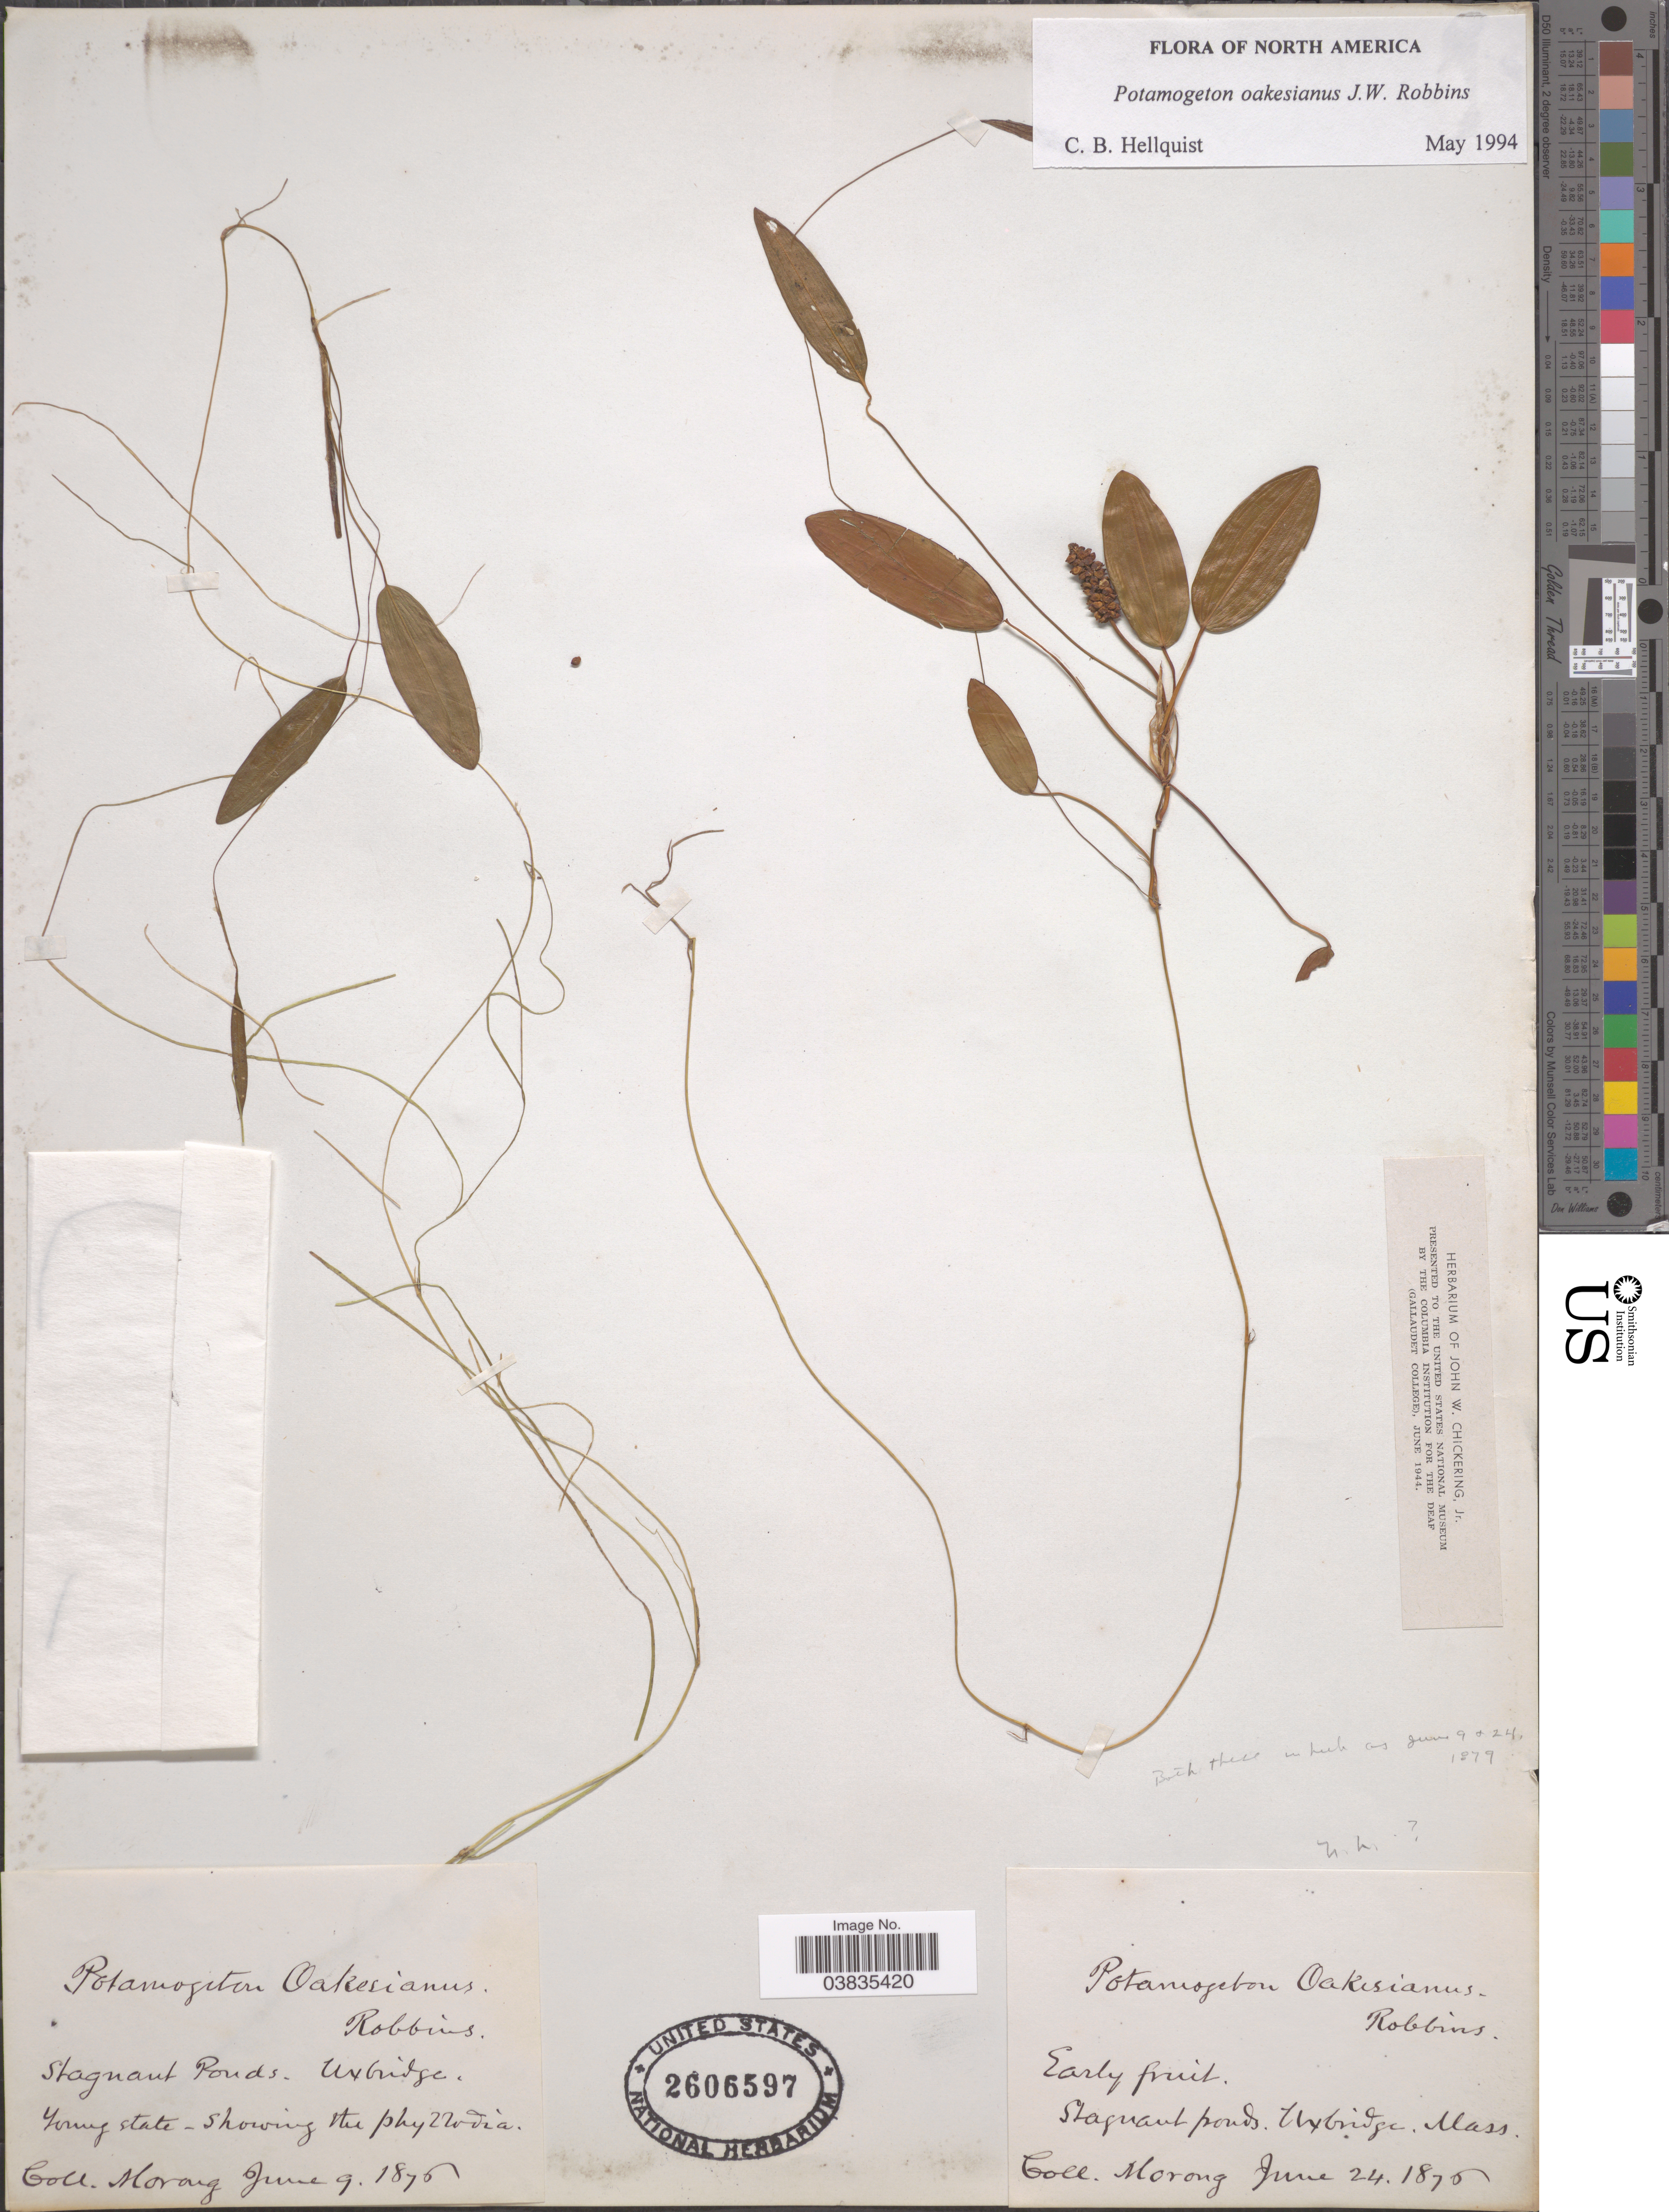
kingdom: Plantae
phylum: Tracheophyta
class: Liliopsida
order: Alismatales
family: Potamogetonaceae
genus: Potamogeton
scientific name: Potamogeton oakesianus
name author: J.W. Robbins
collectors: Morong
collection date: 1876-06-09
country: United States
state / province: Massachusetts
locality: Stagnant Ponds - Uxbridge.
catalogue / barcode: US 2606597